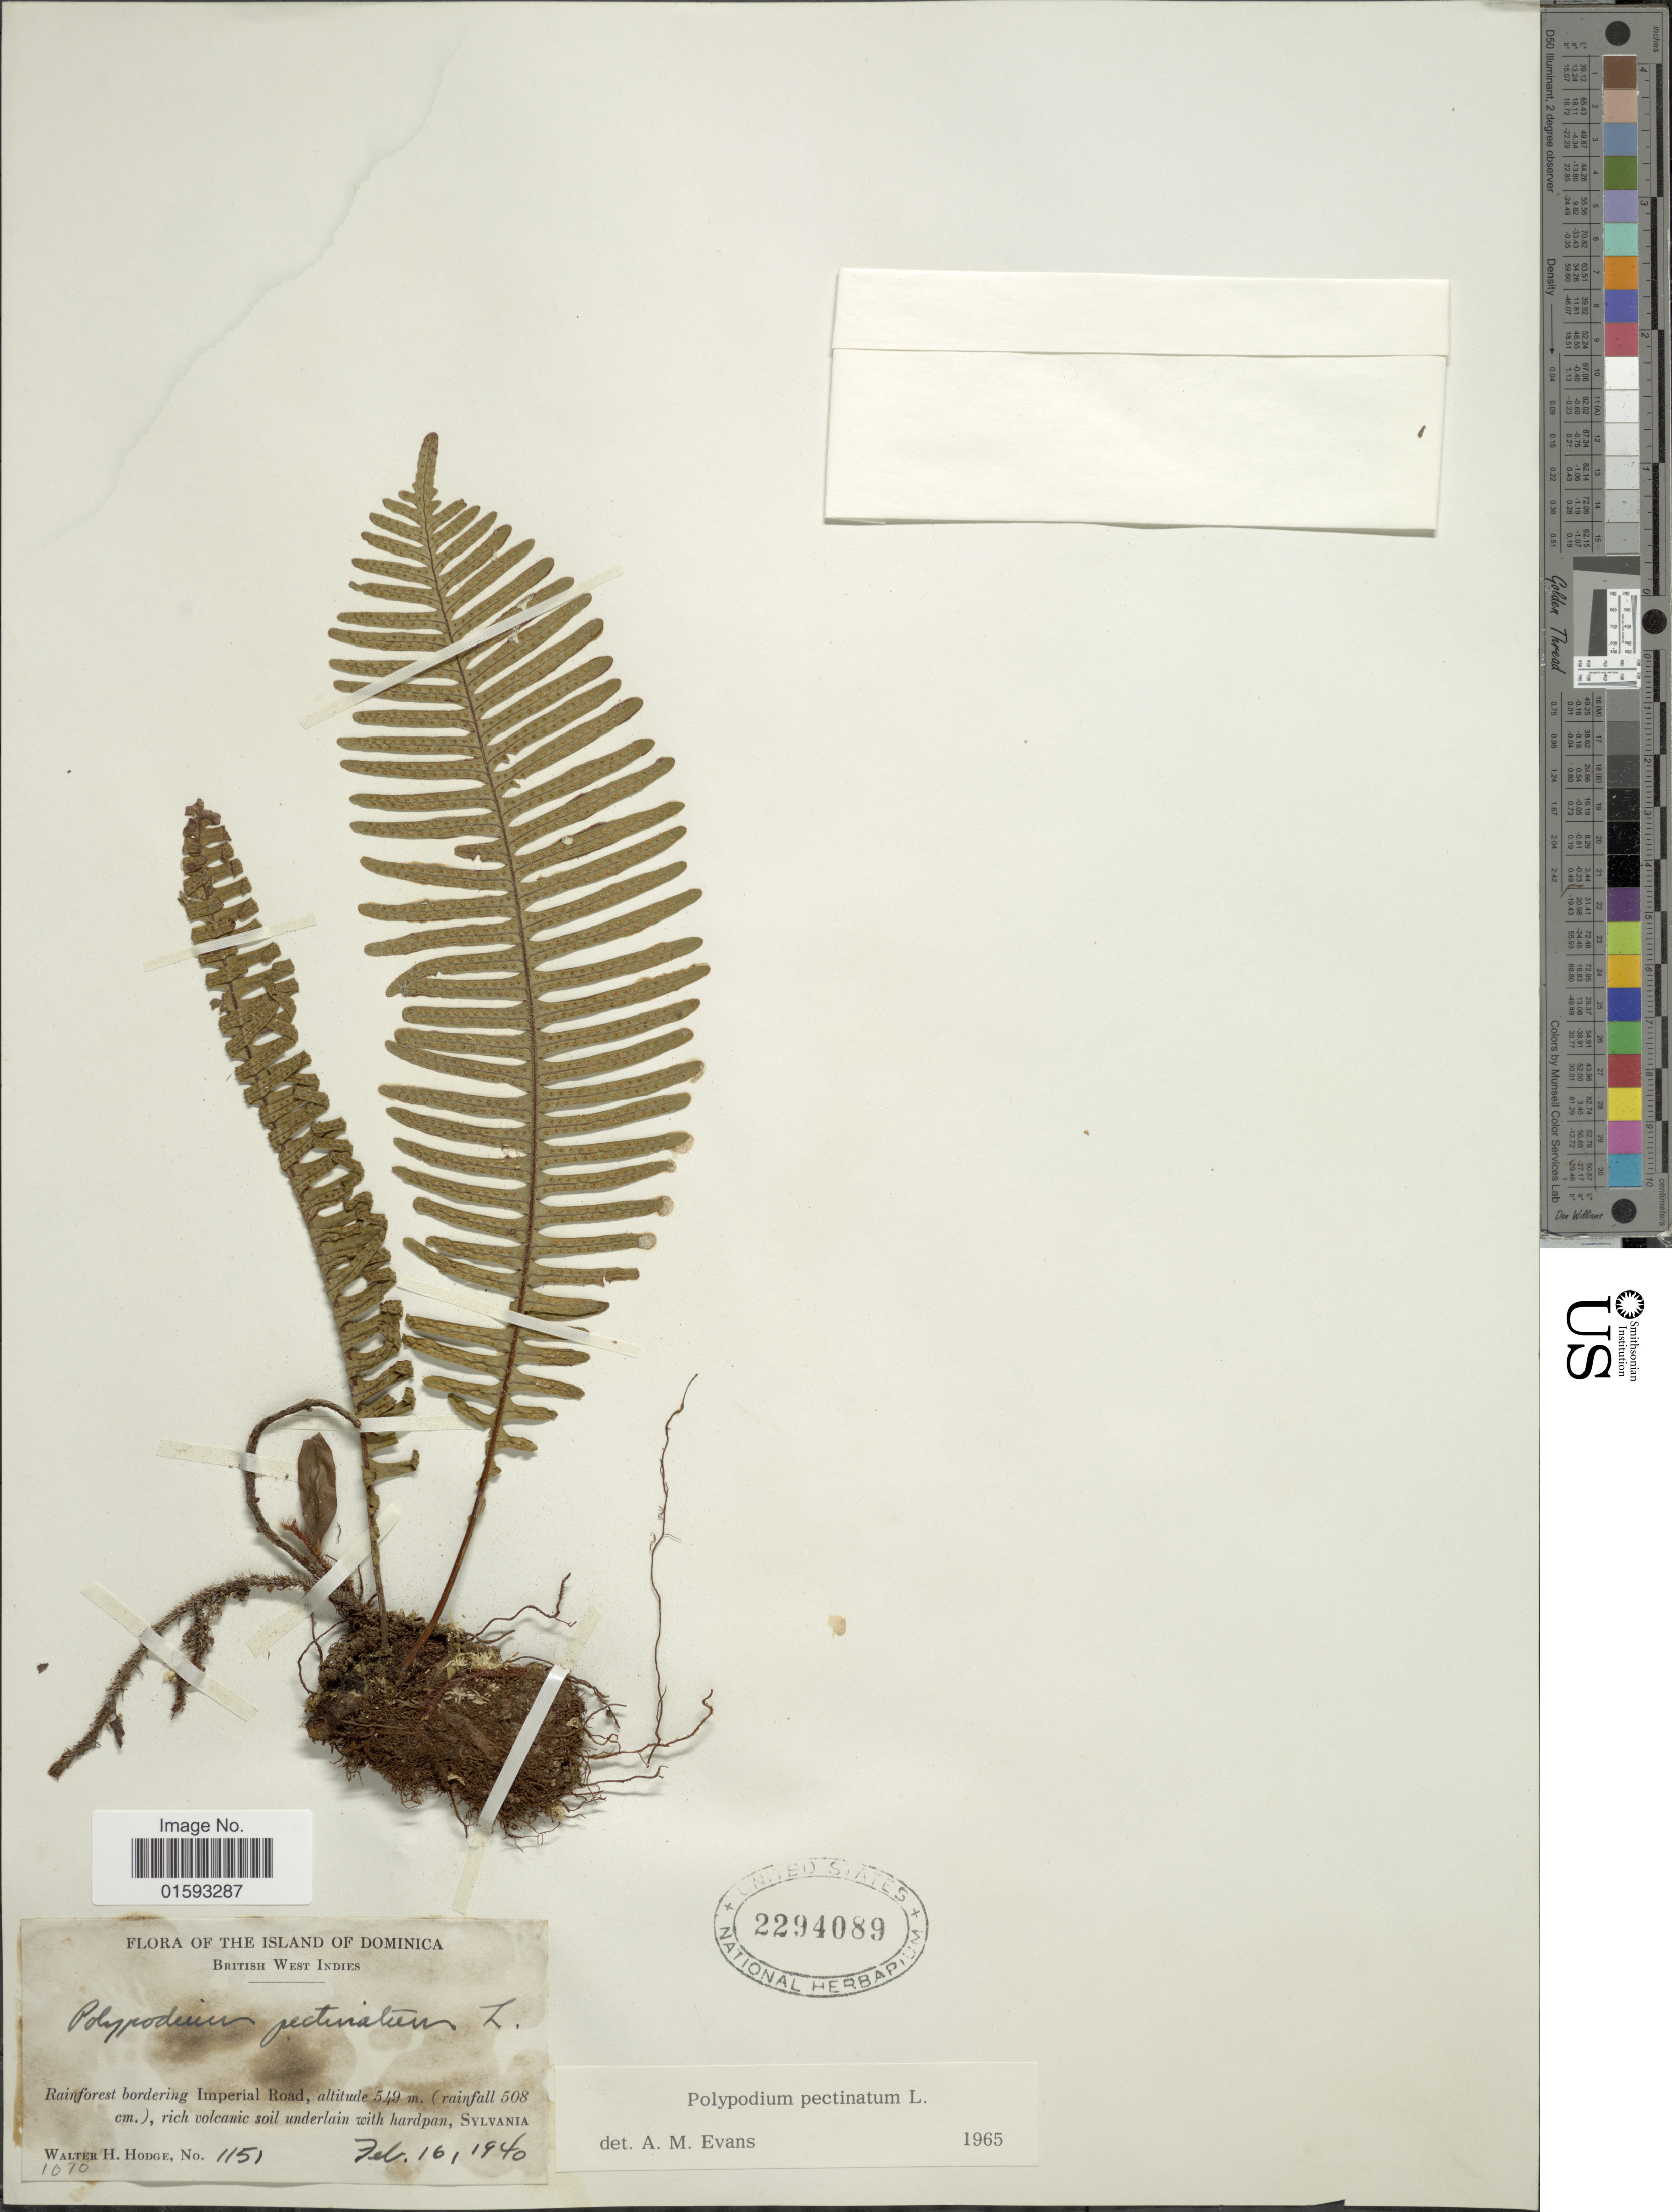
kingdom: Plantae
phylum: Tracheophyta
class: Polypodiopsida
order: Polypodiales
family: Polypodiaceae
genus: Pecluma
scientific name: Pecluma pectinata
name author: (L.) M.G. Price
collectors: W. Hodge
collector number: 1151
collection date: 1941-02-16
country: Dominica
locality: Rainforest bordering Imperial Road (Rainfall 508 cm.) rich volcanic soil underlain with hardpan, Sylvania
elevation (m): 549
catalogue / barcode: US 2294089